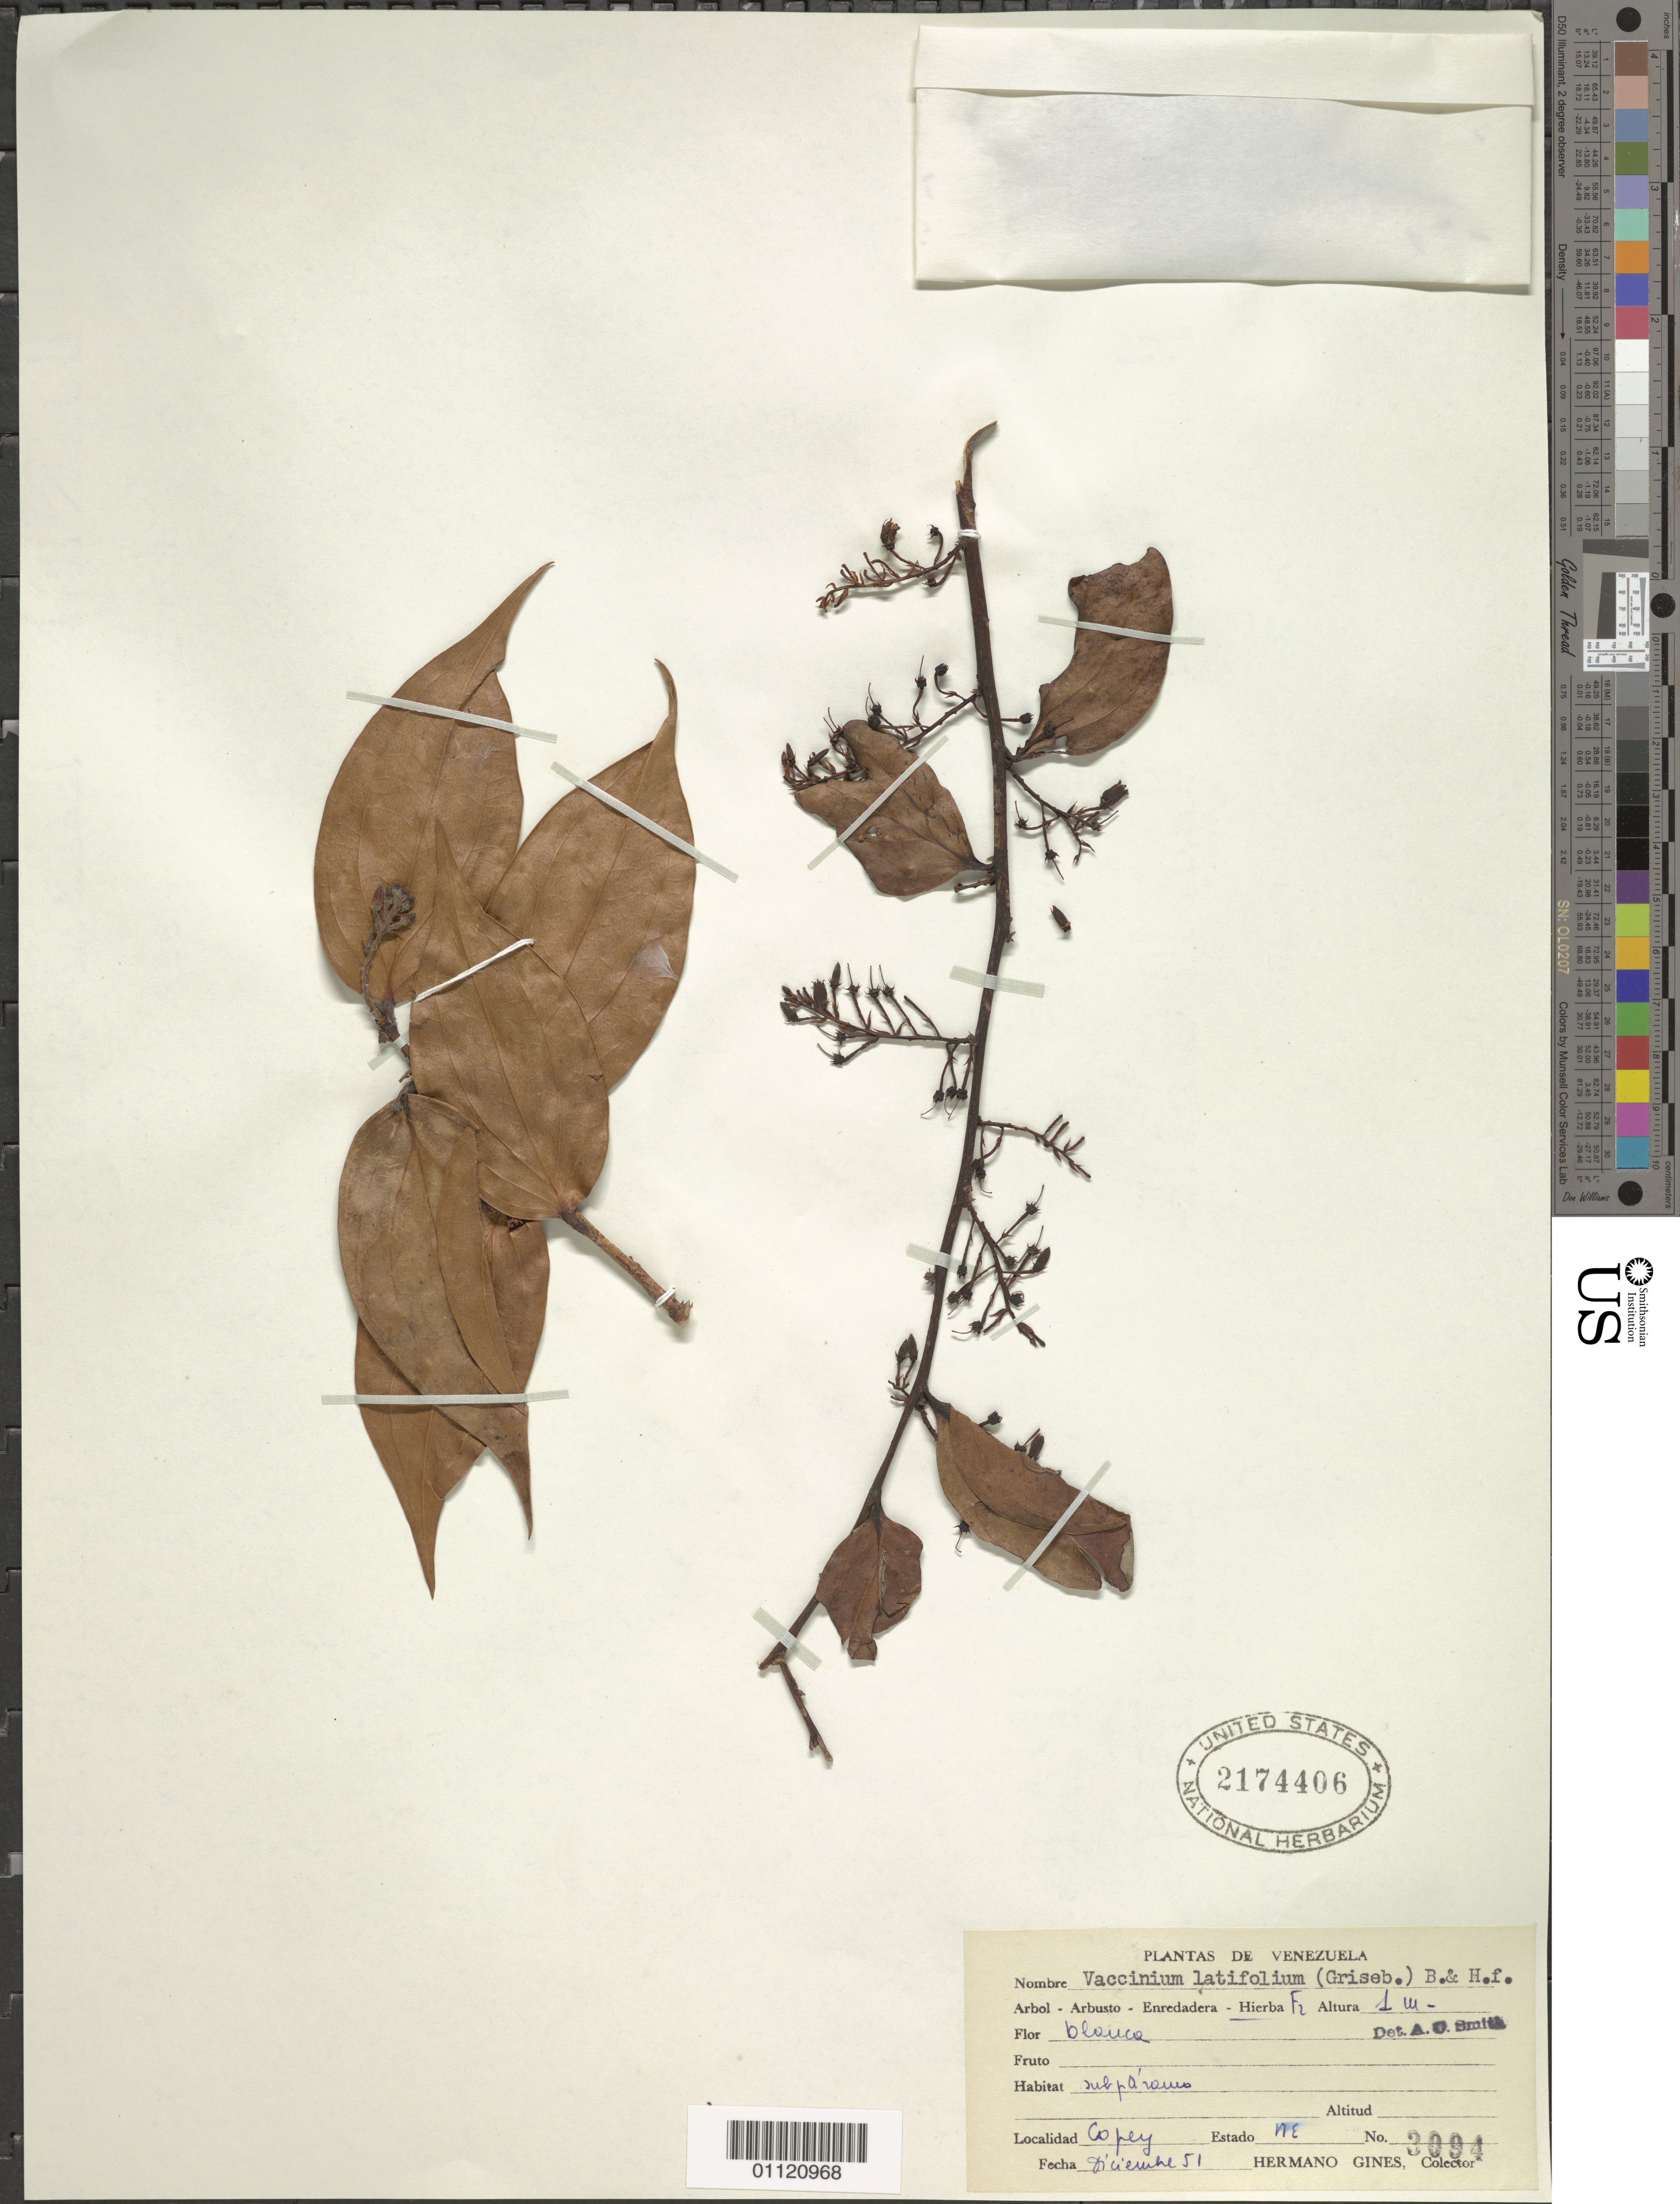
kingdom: Plantae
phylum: Tracheophyta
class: Magnoliopsida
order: Ericales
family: Ericaceae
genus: Vaccinium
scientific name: Vaccinium latifolium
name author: Benth. & Hook. f.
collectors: Bro. Gines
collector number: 3094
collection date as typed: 01 Dec 1951 to 31 Dec 1951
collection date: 1951-12-01/1951-12-31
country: Venezuela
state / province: Nueva Esparta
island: Margarita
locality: Copey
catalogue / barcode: US 2174406